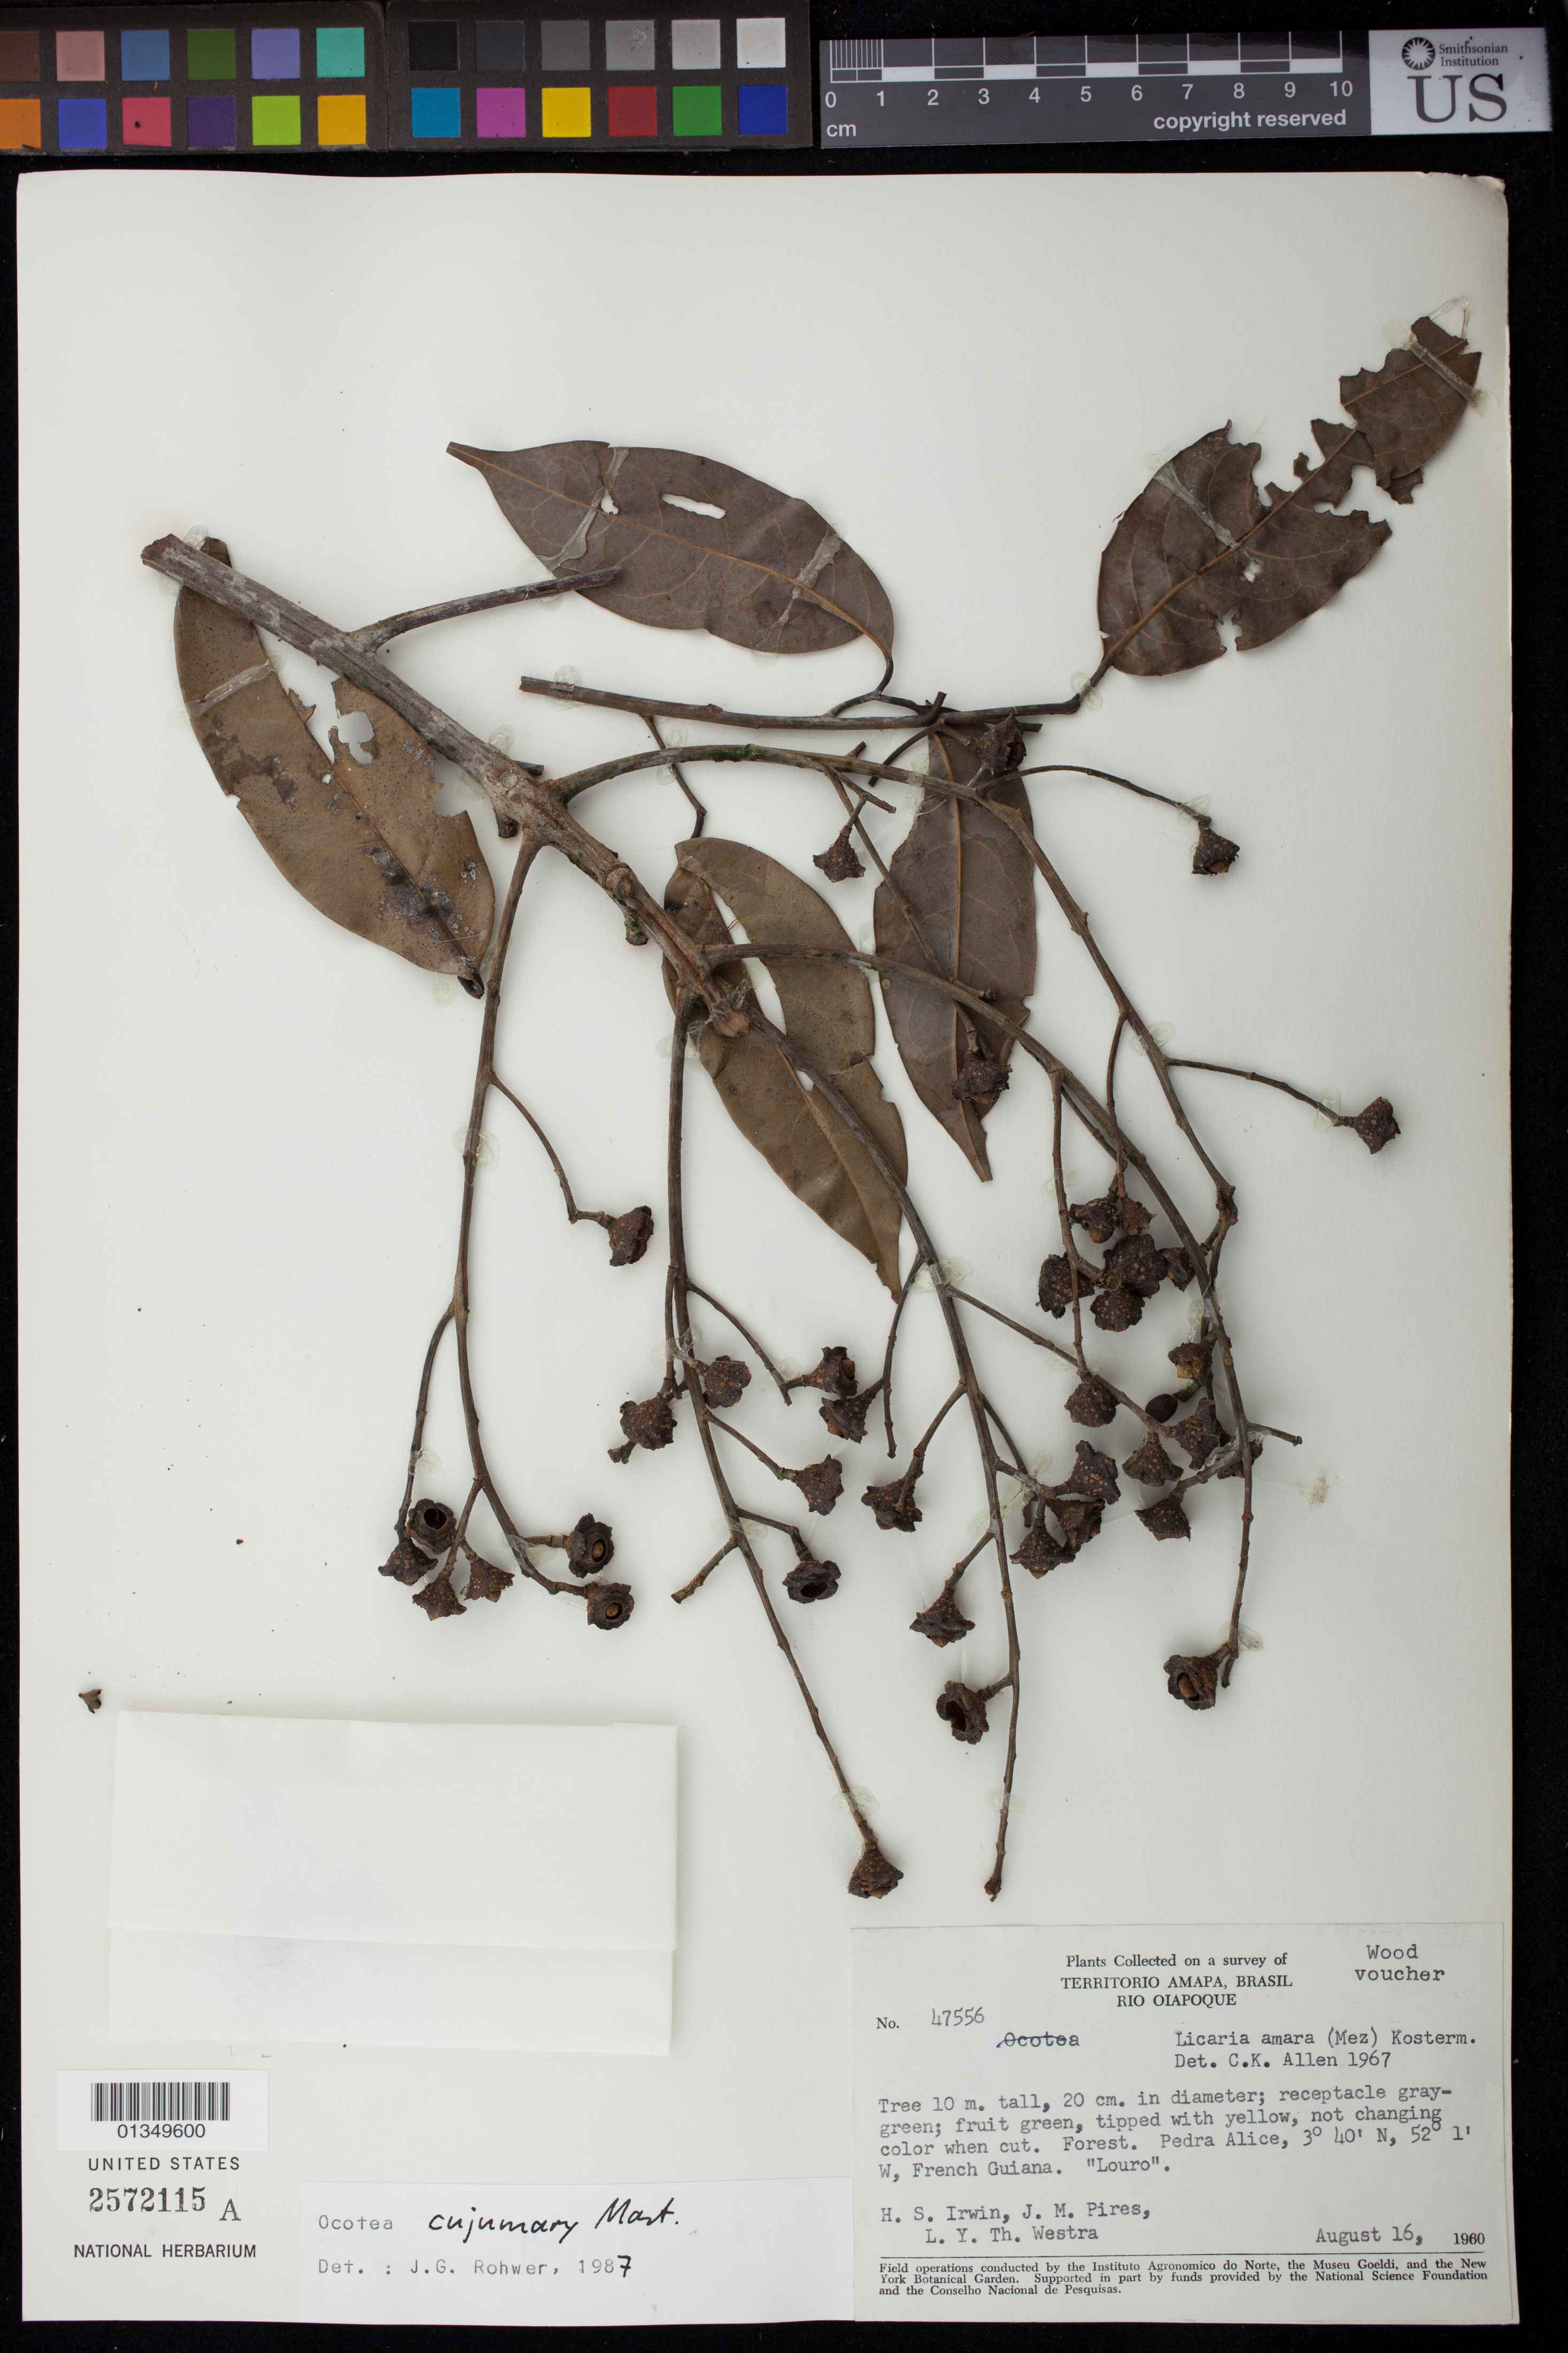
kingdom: Plantae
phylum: Tracheophyta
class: Magnoliopsida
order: Laurales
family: Lauraceae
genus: Ocotea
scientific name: Ocotea cujumary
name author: Mart.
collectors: H. Irwin, J. M. Pires & L. Y. T. Westra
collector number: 47556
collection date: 1960-08-16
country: French Guiana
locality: Rio Oiapoque. Pedra Alice. French Guiana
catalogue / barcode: US 2572115A